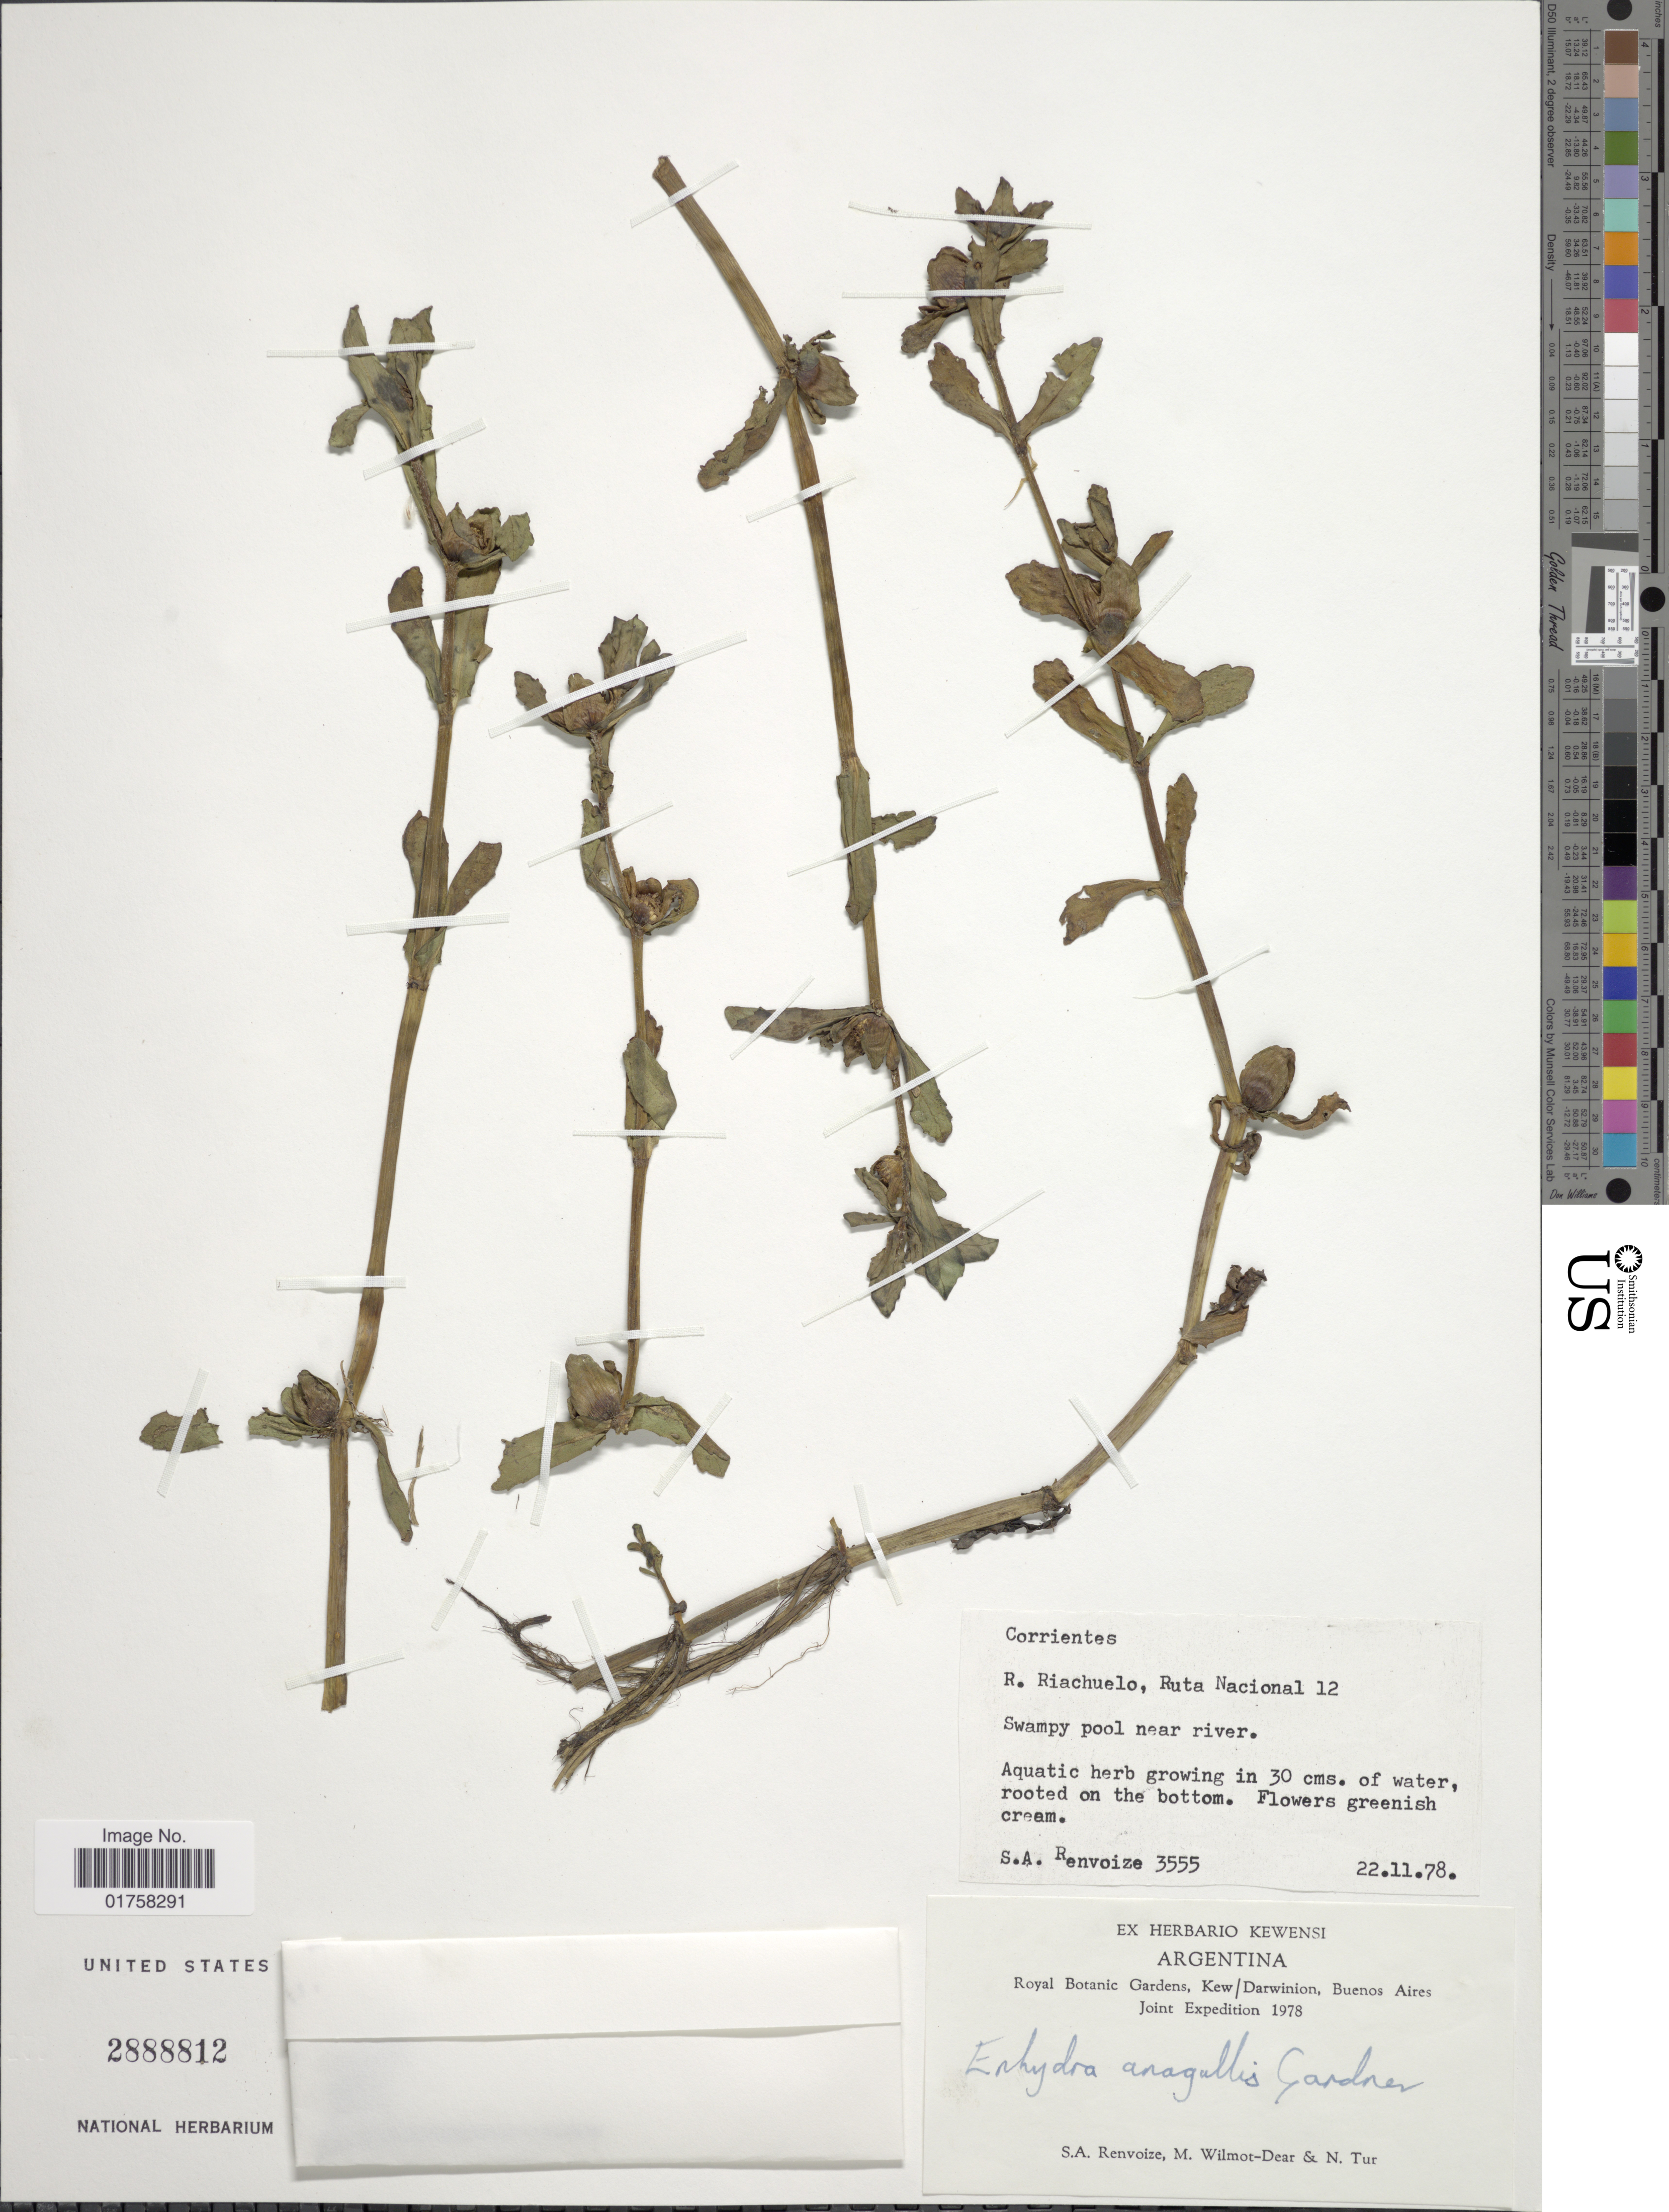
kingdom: Plantae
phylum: Tracheophyta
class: Magnoliopsida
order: Asterales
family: Asteraceae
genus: Enhydra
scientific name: Enhydra fluctuans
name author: Lour.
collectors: S. A. Renvoize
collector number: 3555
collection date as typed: Transcribed d/m/y: 22/11/78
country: Argentina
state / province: Corrientes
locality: R. Riachuelo, Ruta Nacional 12, Swampy pool near river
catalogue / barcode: US 2888812